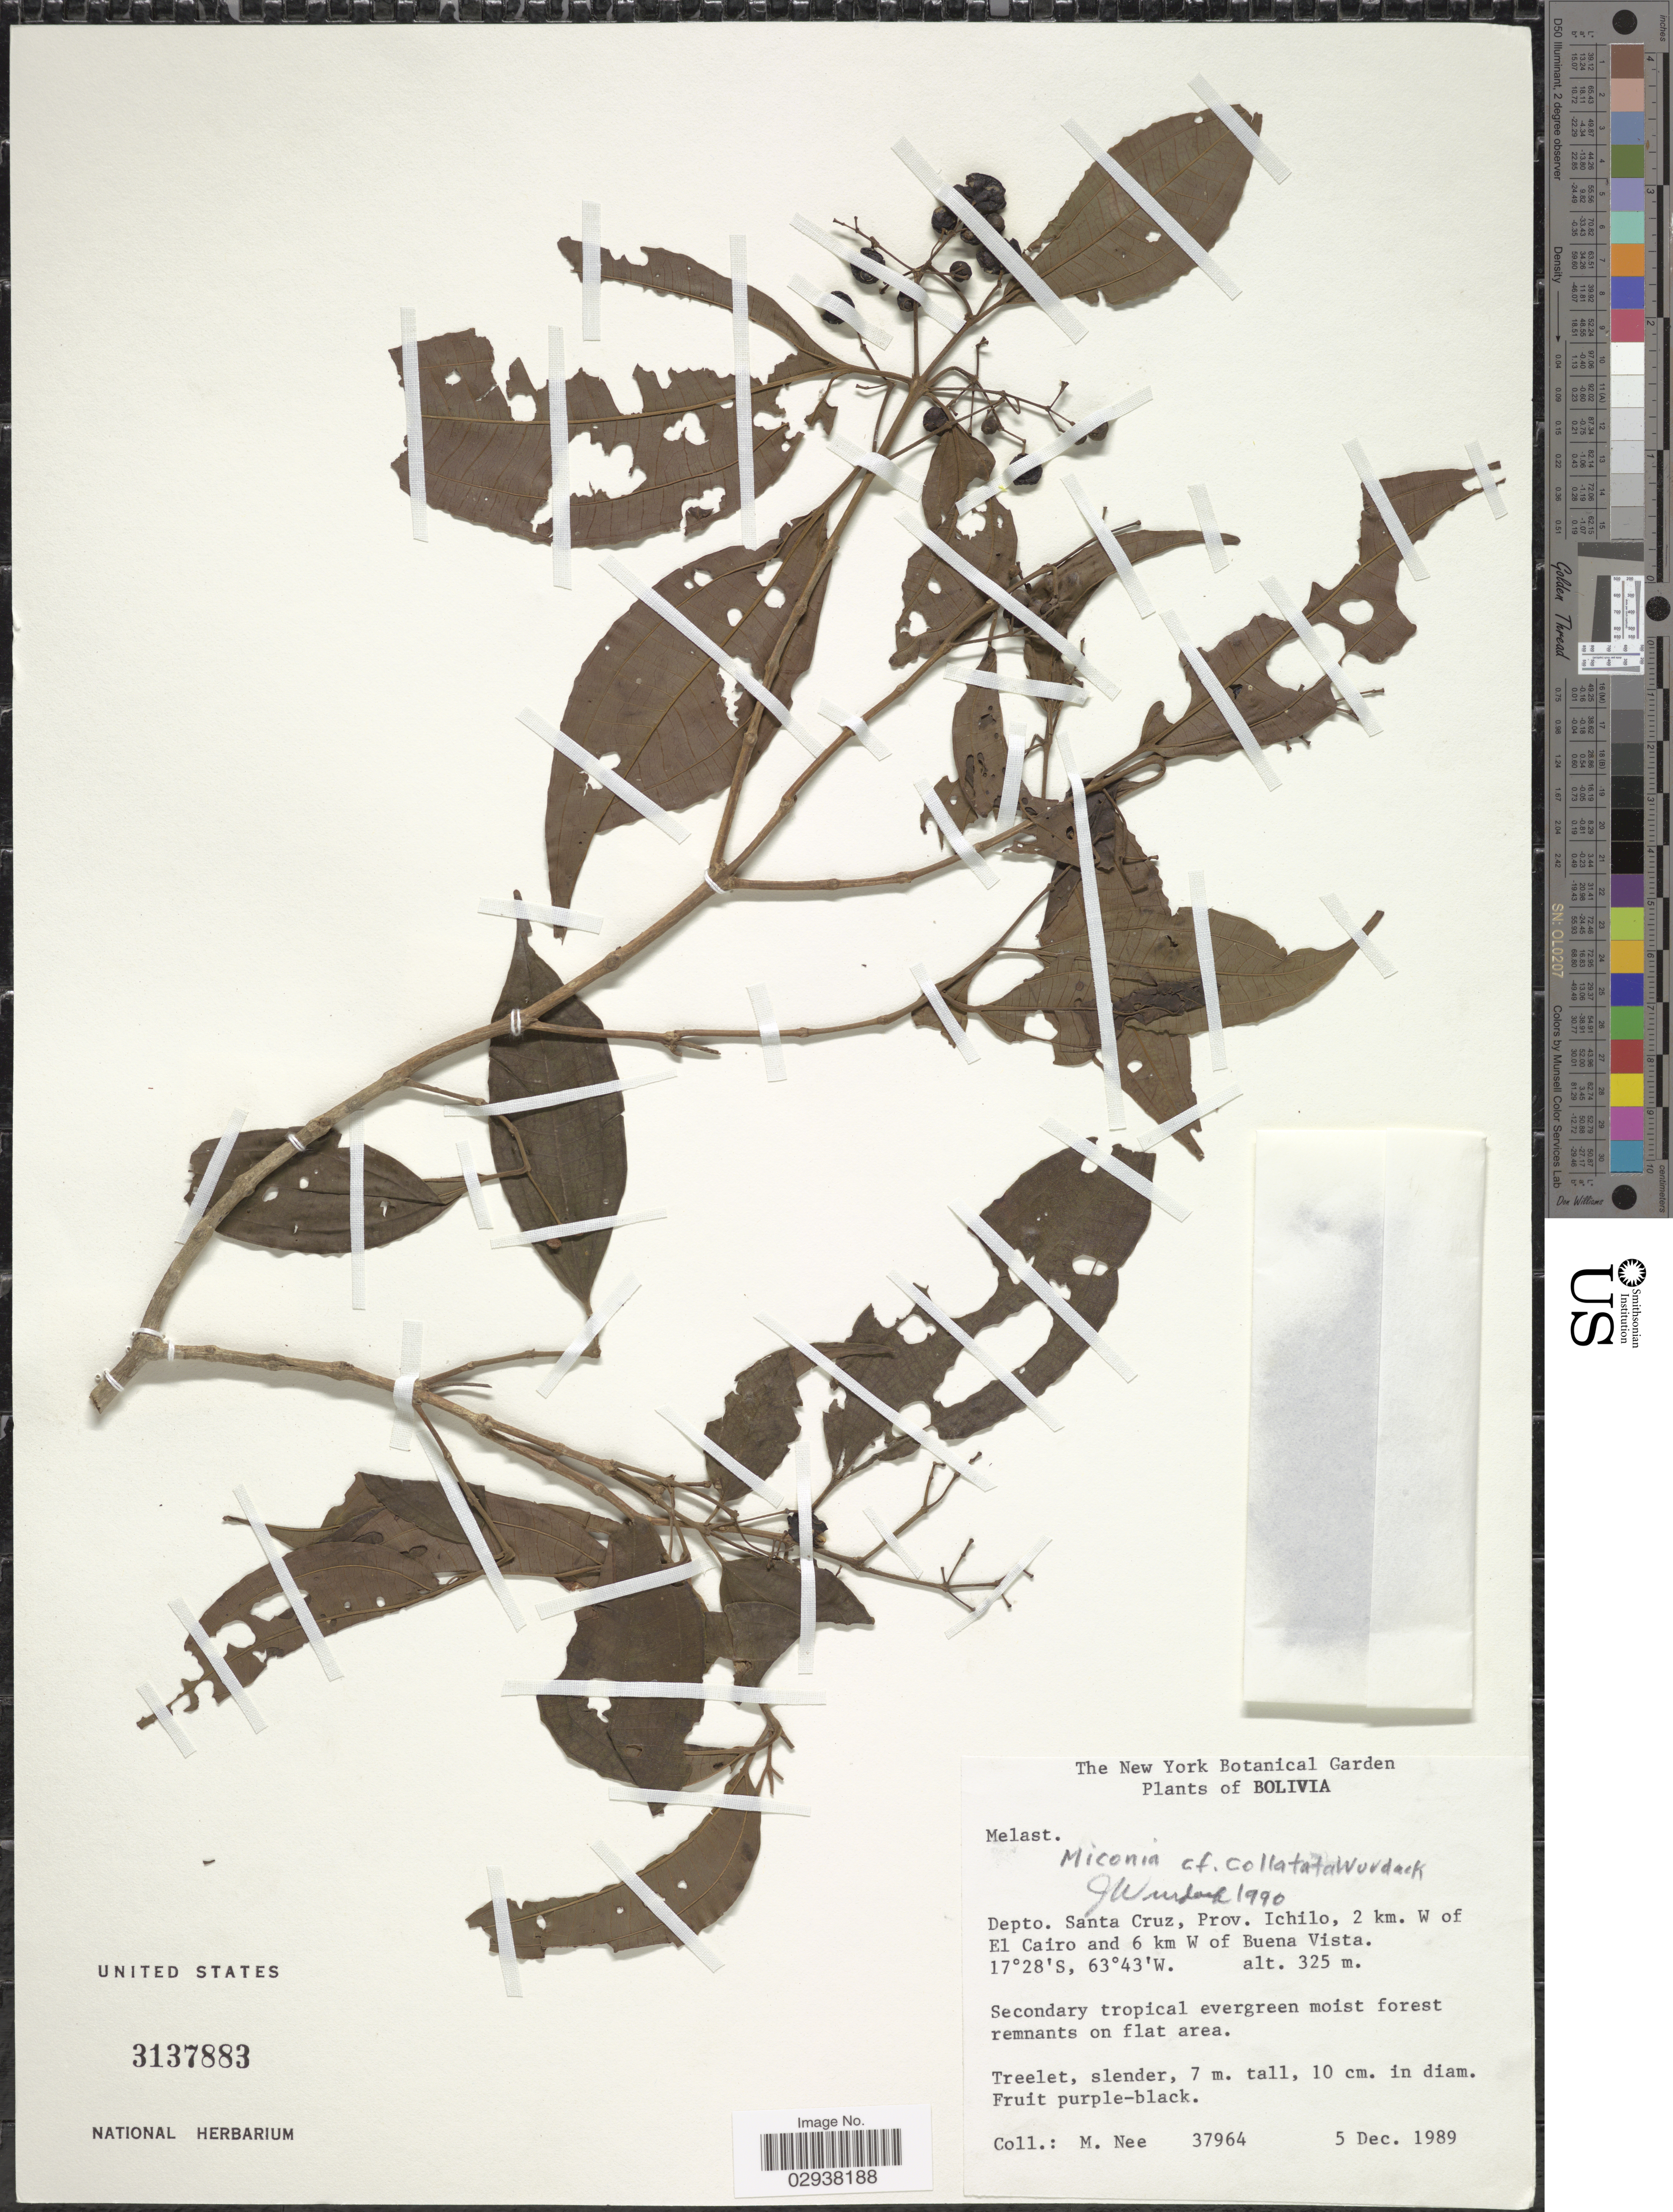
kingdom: Plantae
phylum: Tracheophyta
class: Magnoliopsida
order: Myrtales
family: Melastomataceae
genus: Miconia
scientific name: Miconia collatata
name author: Wurdack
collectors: M. Nee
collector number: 37964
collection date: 1989-12-05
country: Bolivia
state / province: Santa Cruz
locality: Depto. Santa Cruz, Prov. Ichilo, 2 km. W of El Cairo and 6 km W of Buena Vista.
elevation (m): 325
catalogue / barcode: US 3137883